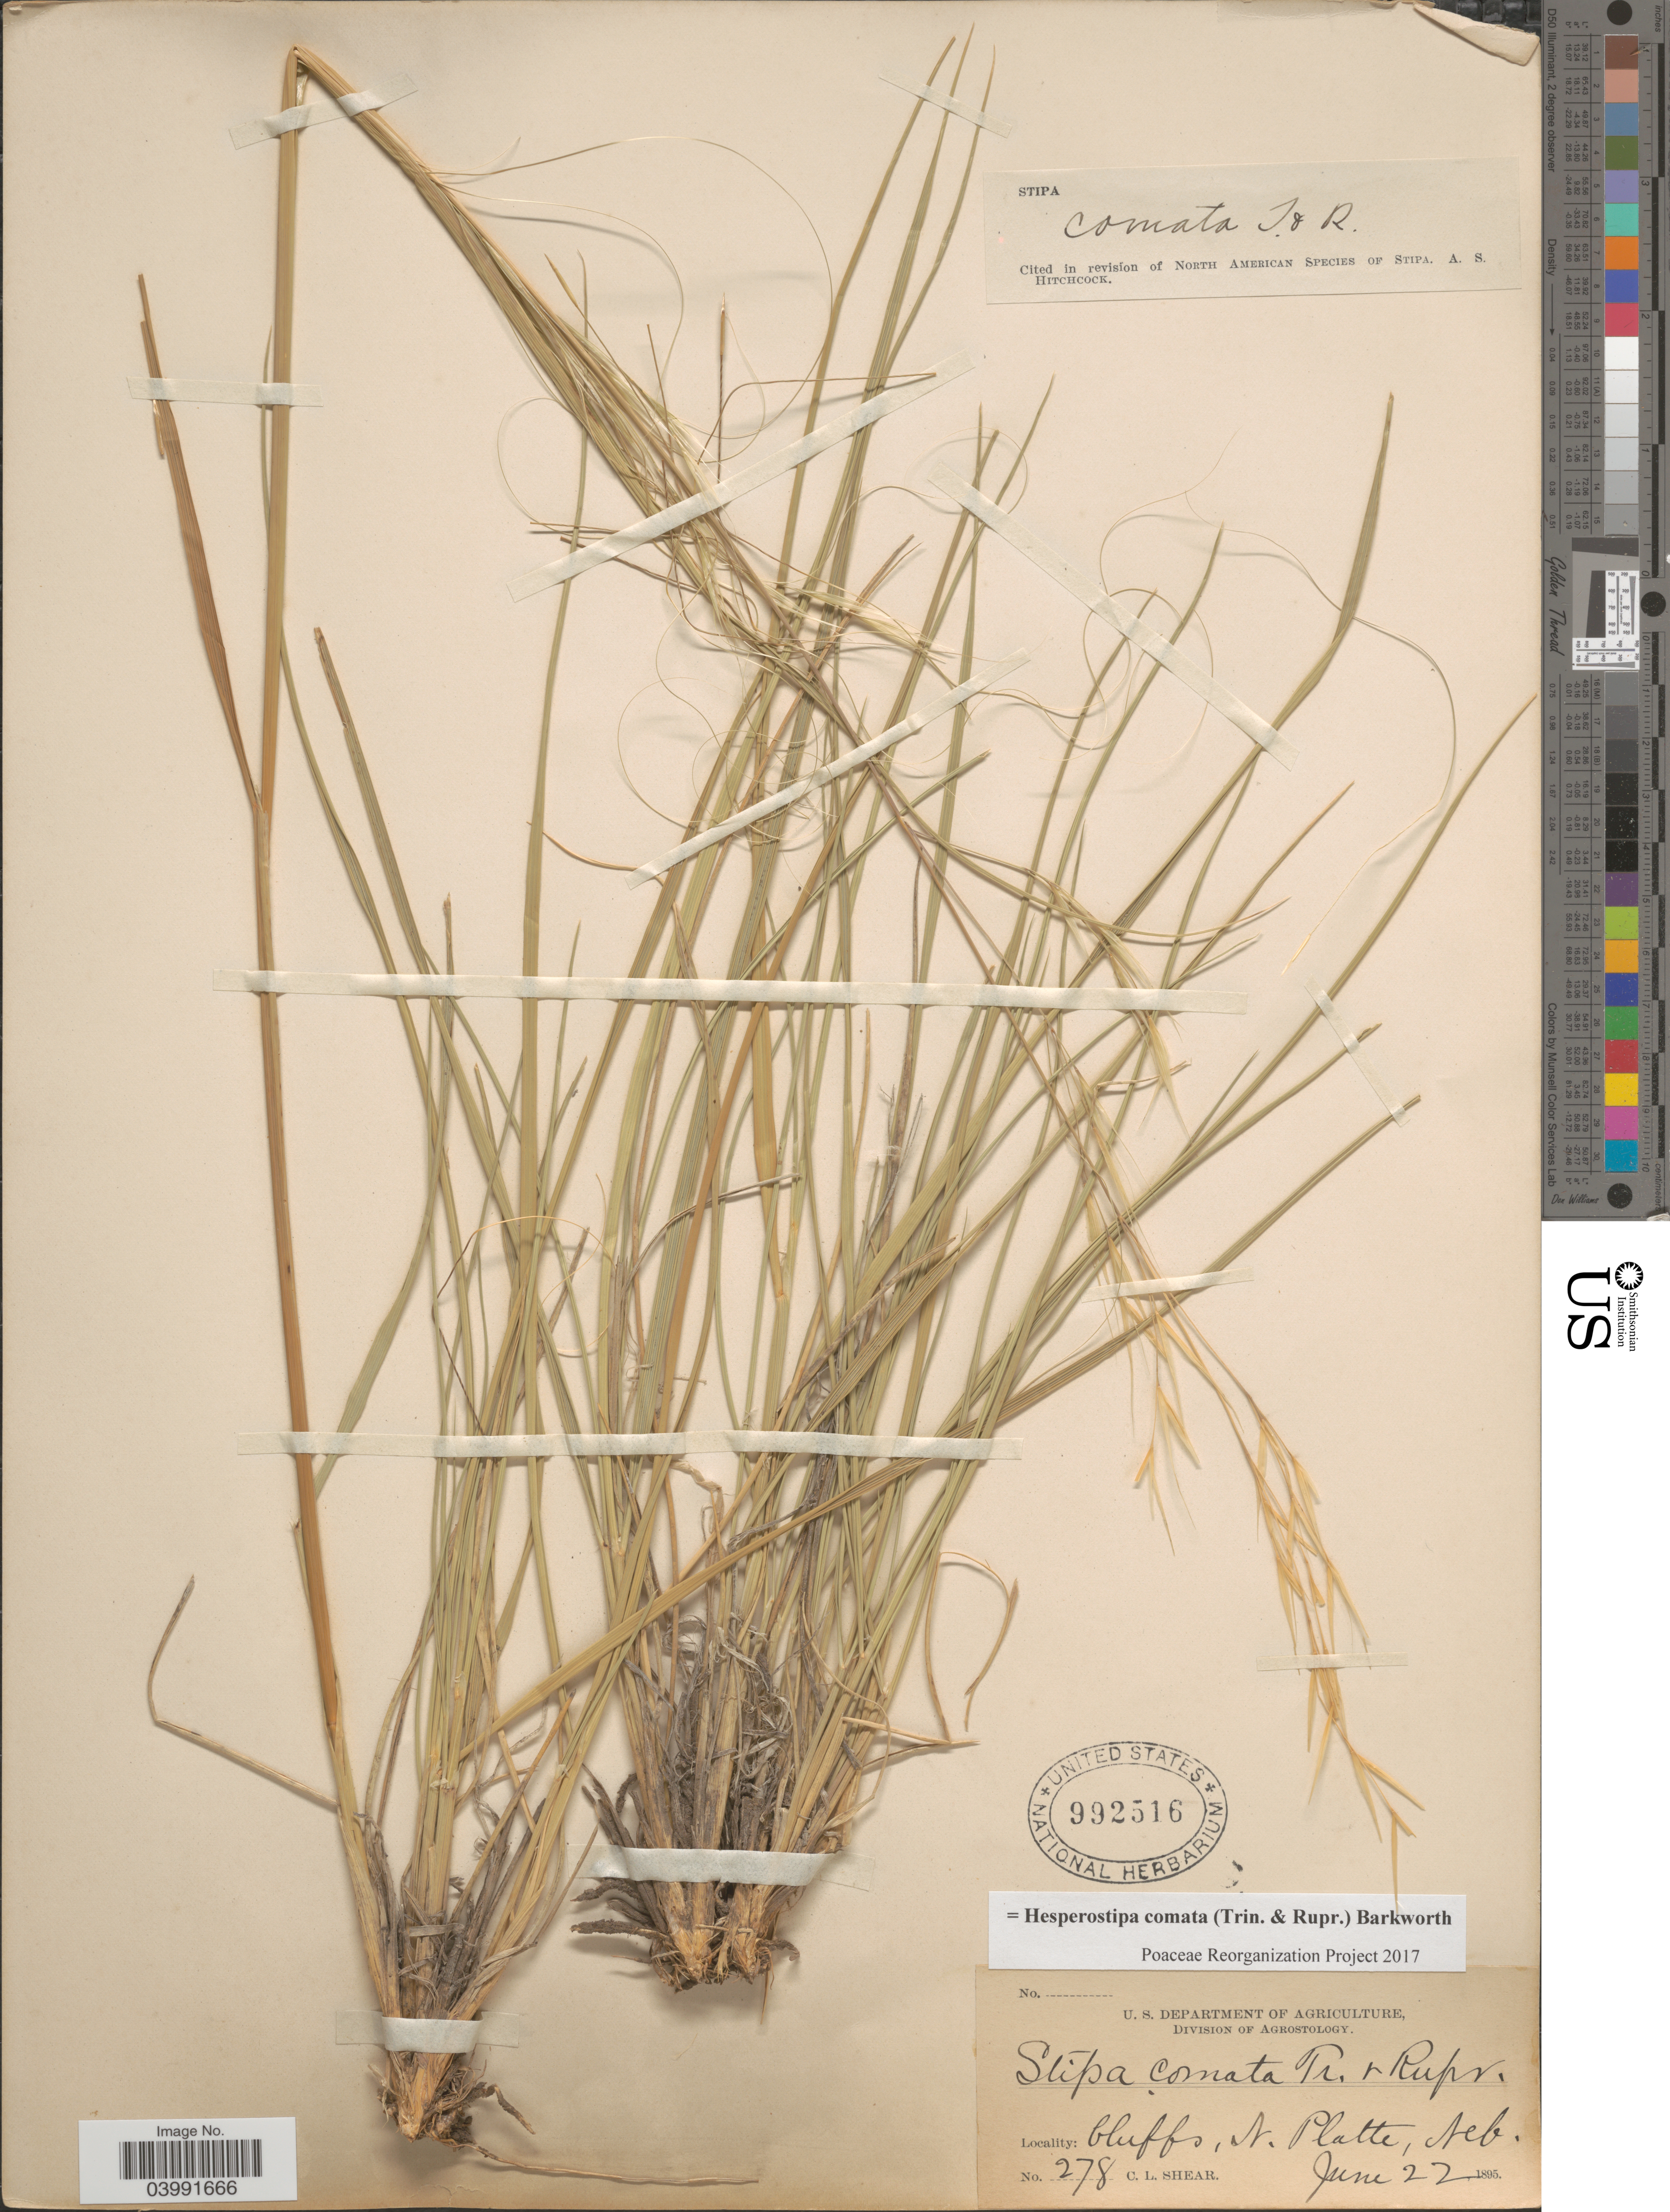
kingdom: Plantae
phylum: Tracheophyta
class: Liliopsida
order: Poales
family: Poaceae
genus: Hesperostipa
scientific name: Hesperostipa comata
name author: (Trin. & Rupr.) Barkworth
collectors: C. L. Shear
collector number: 278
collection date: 1895-06-22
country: United States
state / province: Nebraska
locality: Bluffs, N. Platte.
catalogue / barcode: US 992516